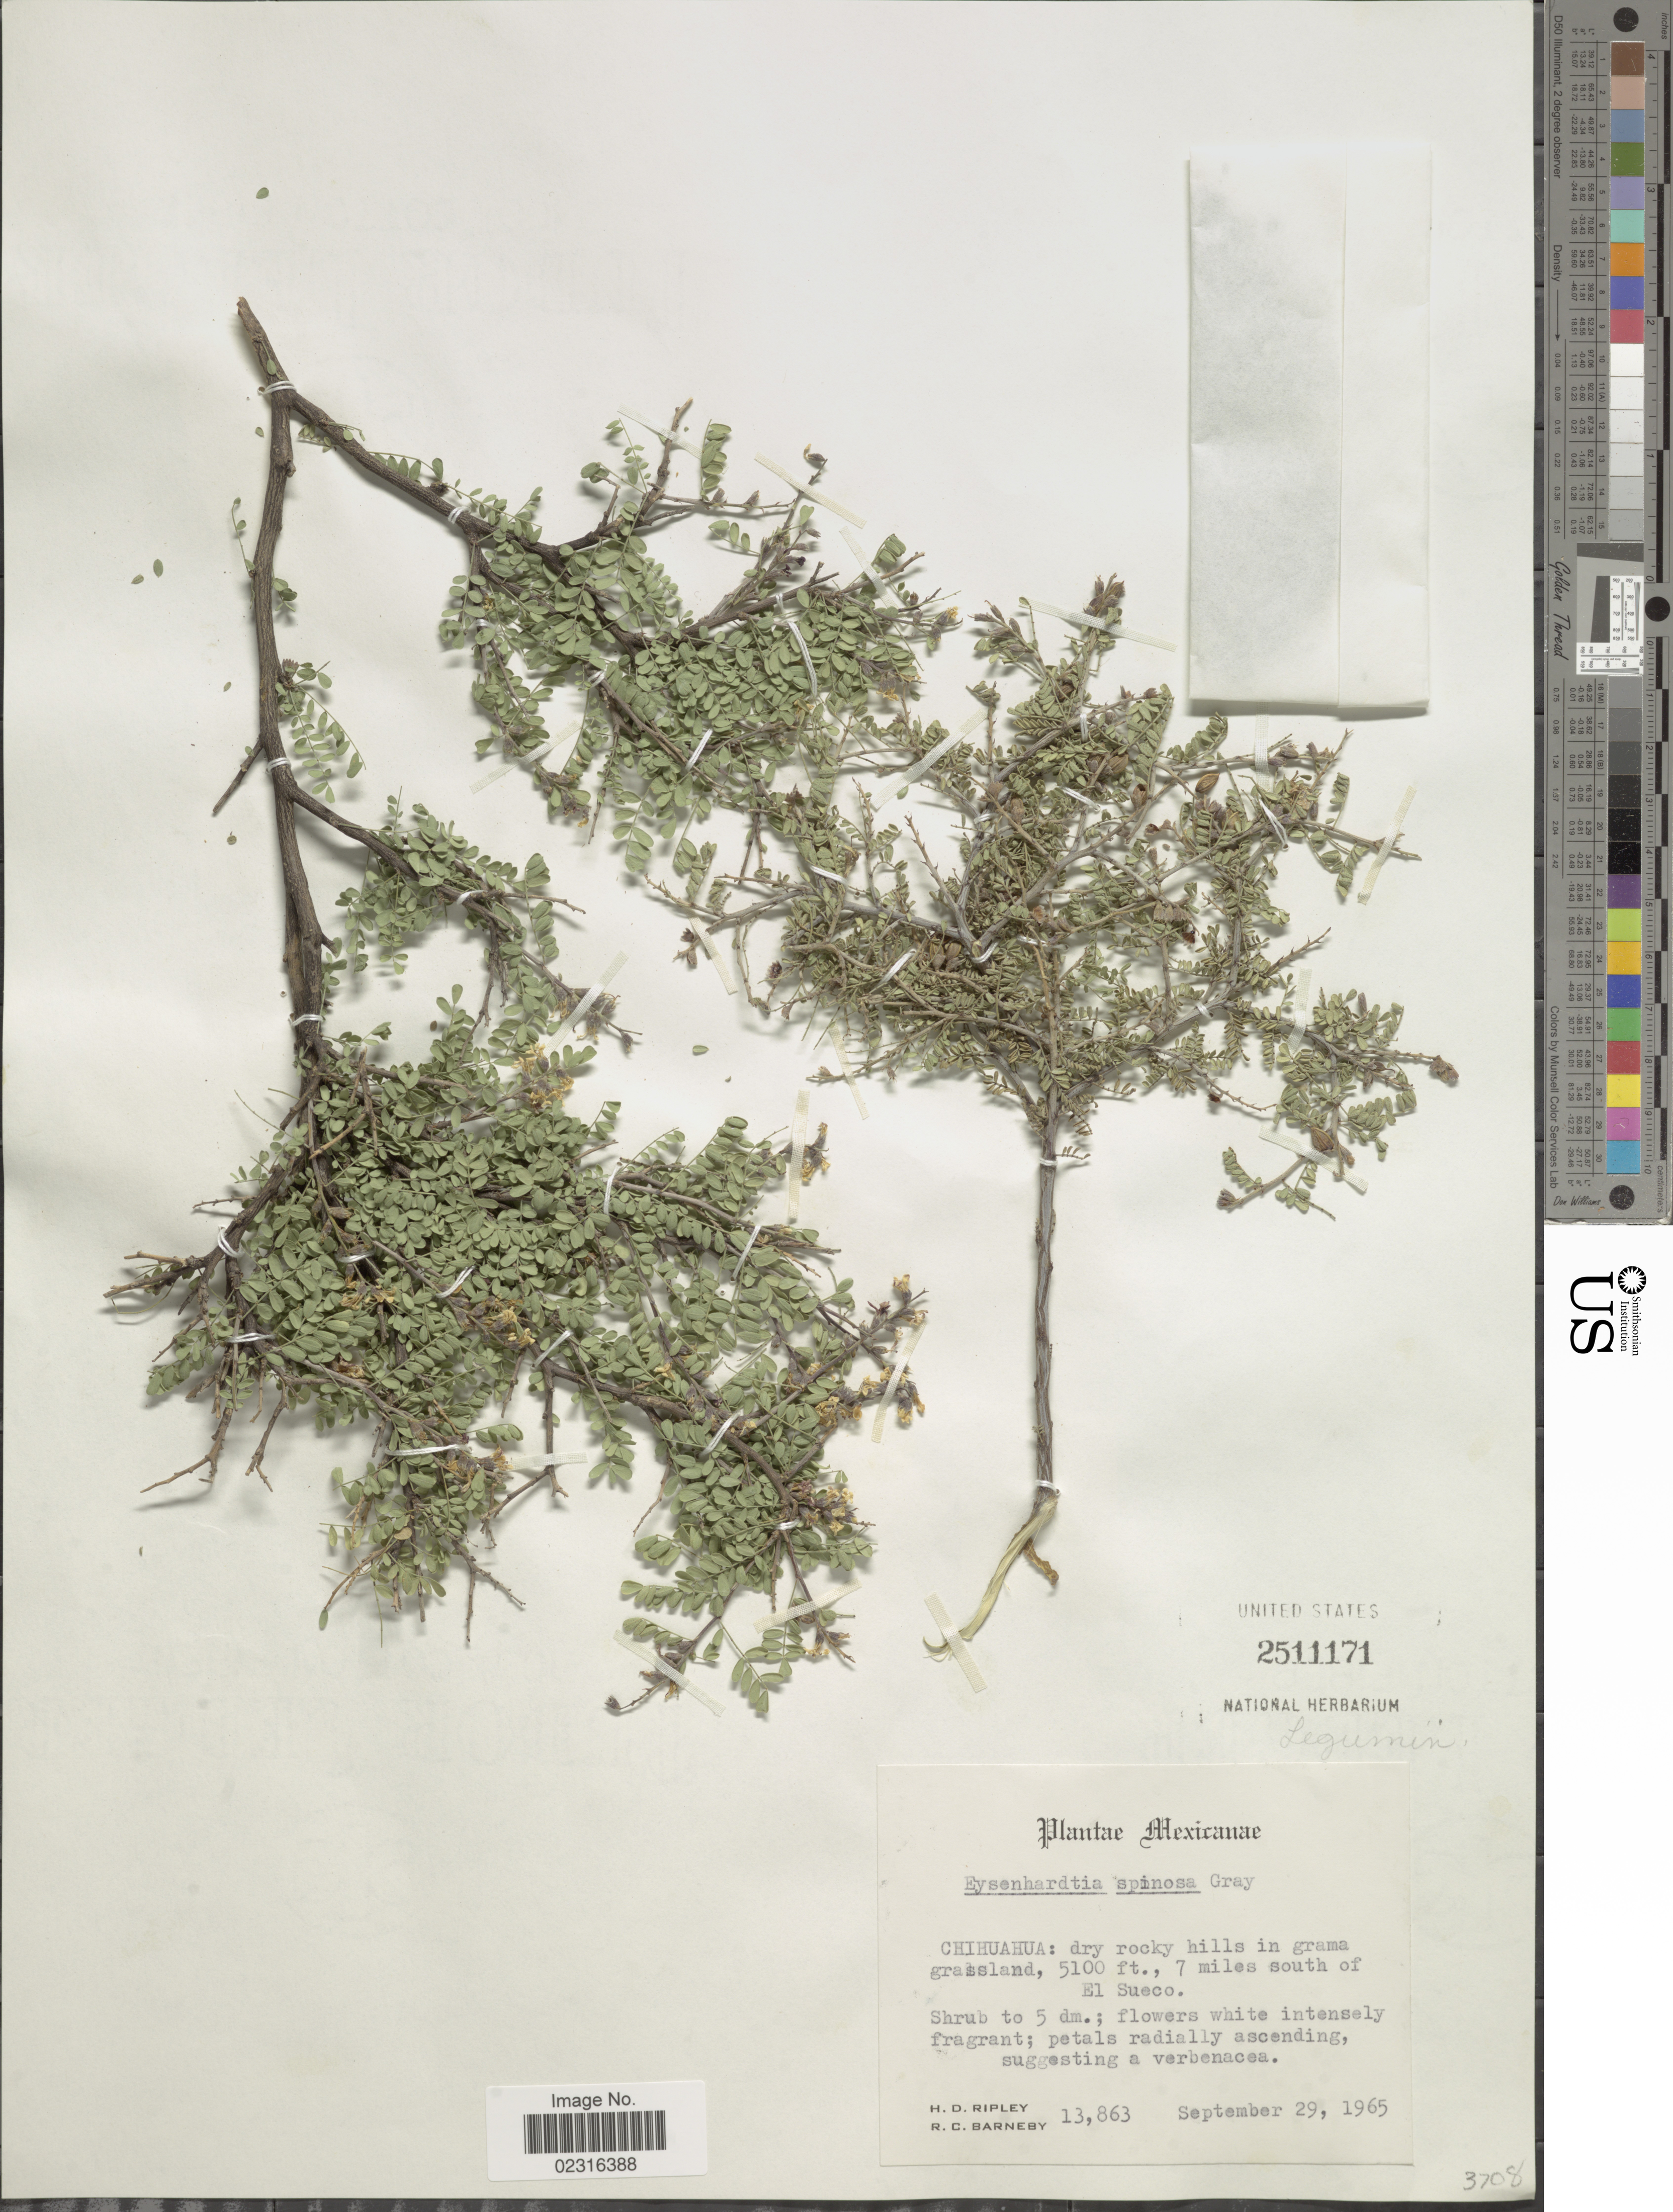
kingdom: Plantae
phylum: Tracheophyta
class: Magnoliopsida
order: Fabales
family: Fabaceae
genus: Eysenhardtia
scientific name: Eysenhardtia spinosa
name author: Engelm. ex A. Gray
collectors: H. Ripley & R. C. Barneby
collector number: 13863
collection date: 1965-09-29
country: Mexico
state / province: Chihuahua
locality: Dry rocky hills, 7 miles south of El Sueco.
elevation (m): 1554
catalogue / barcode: US 2511171